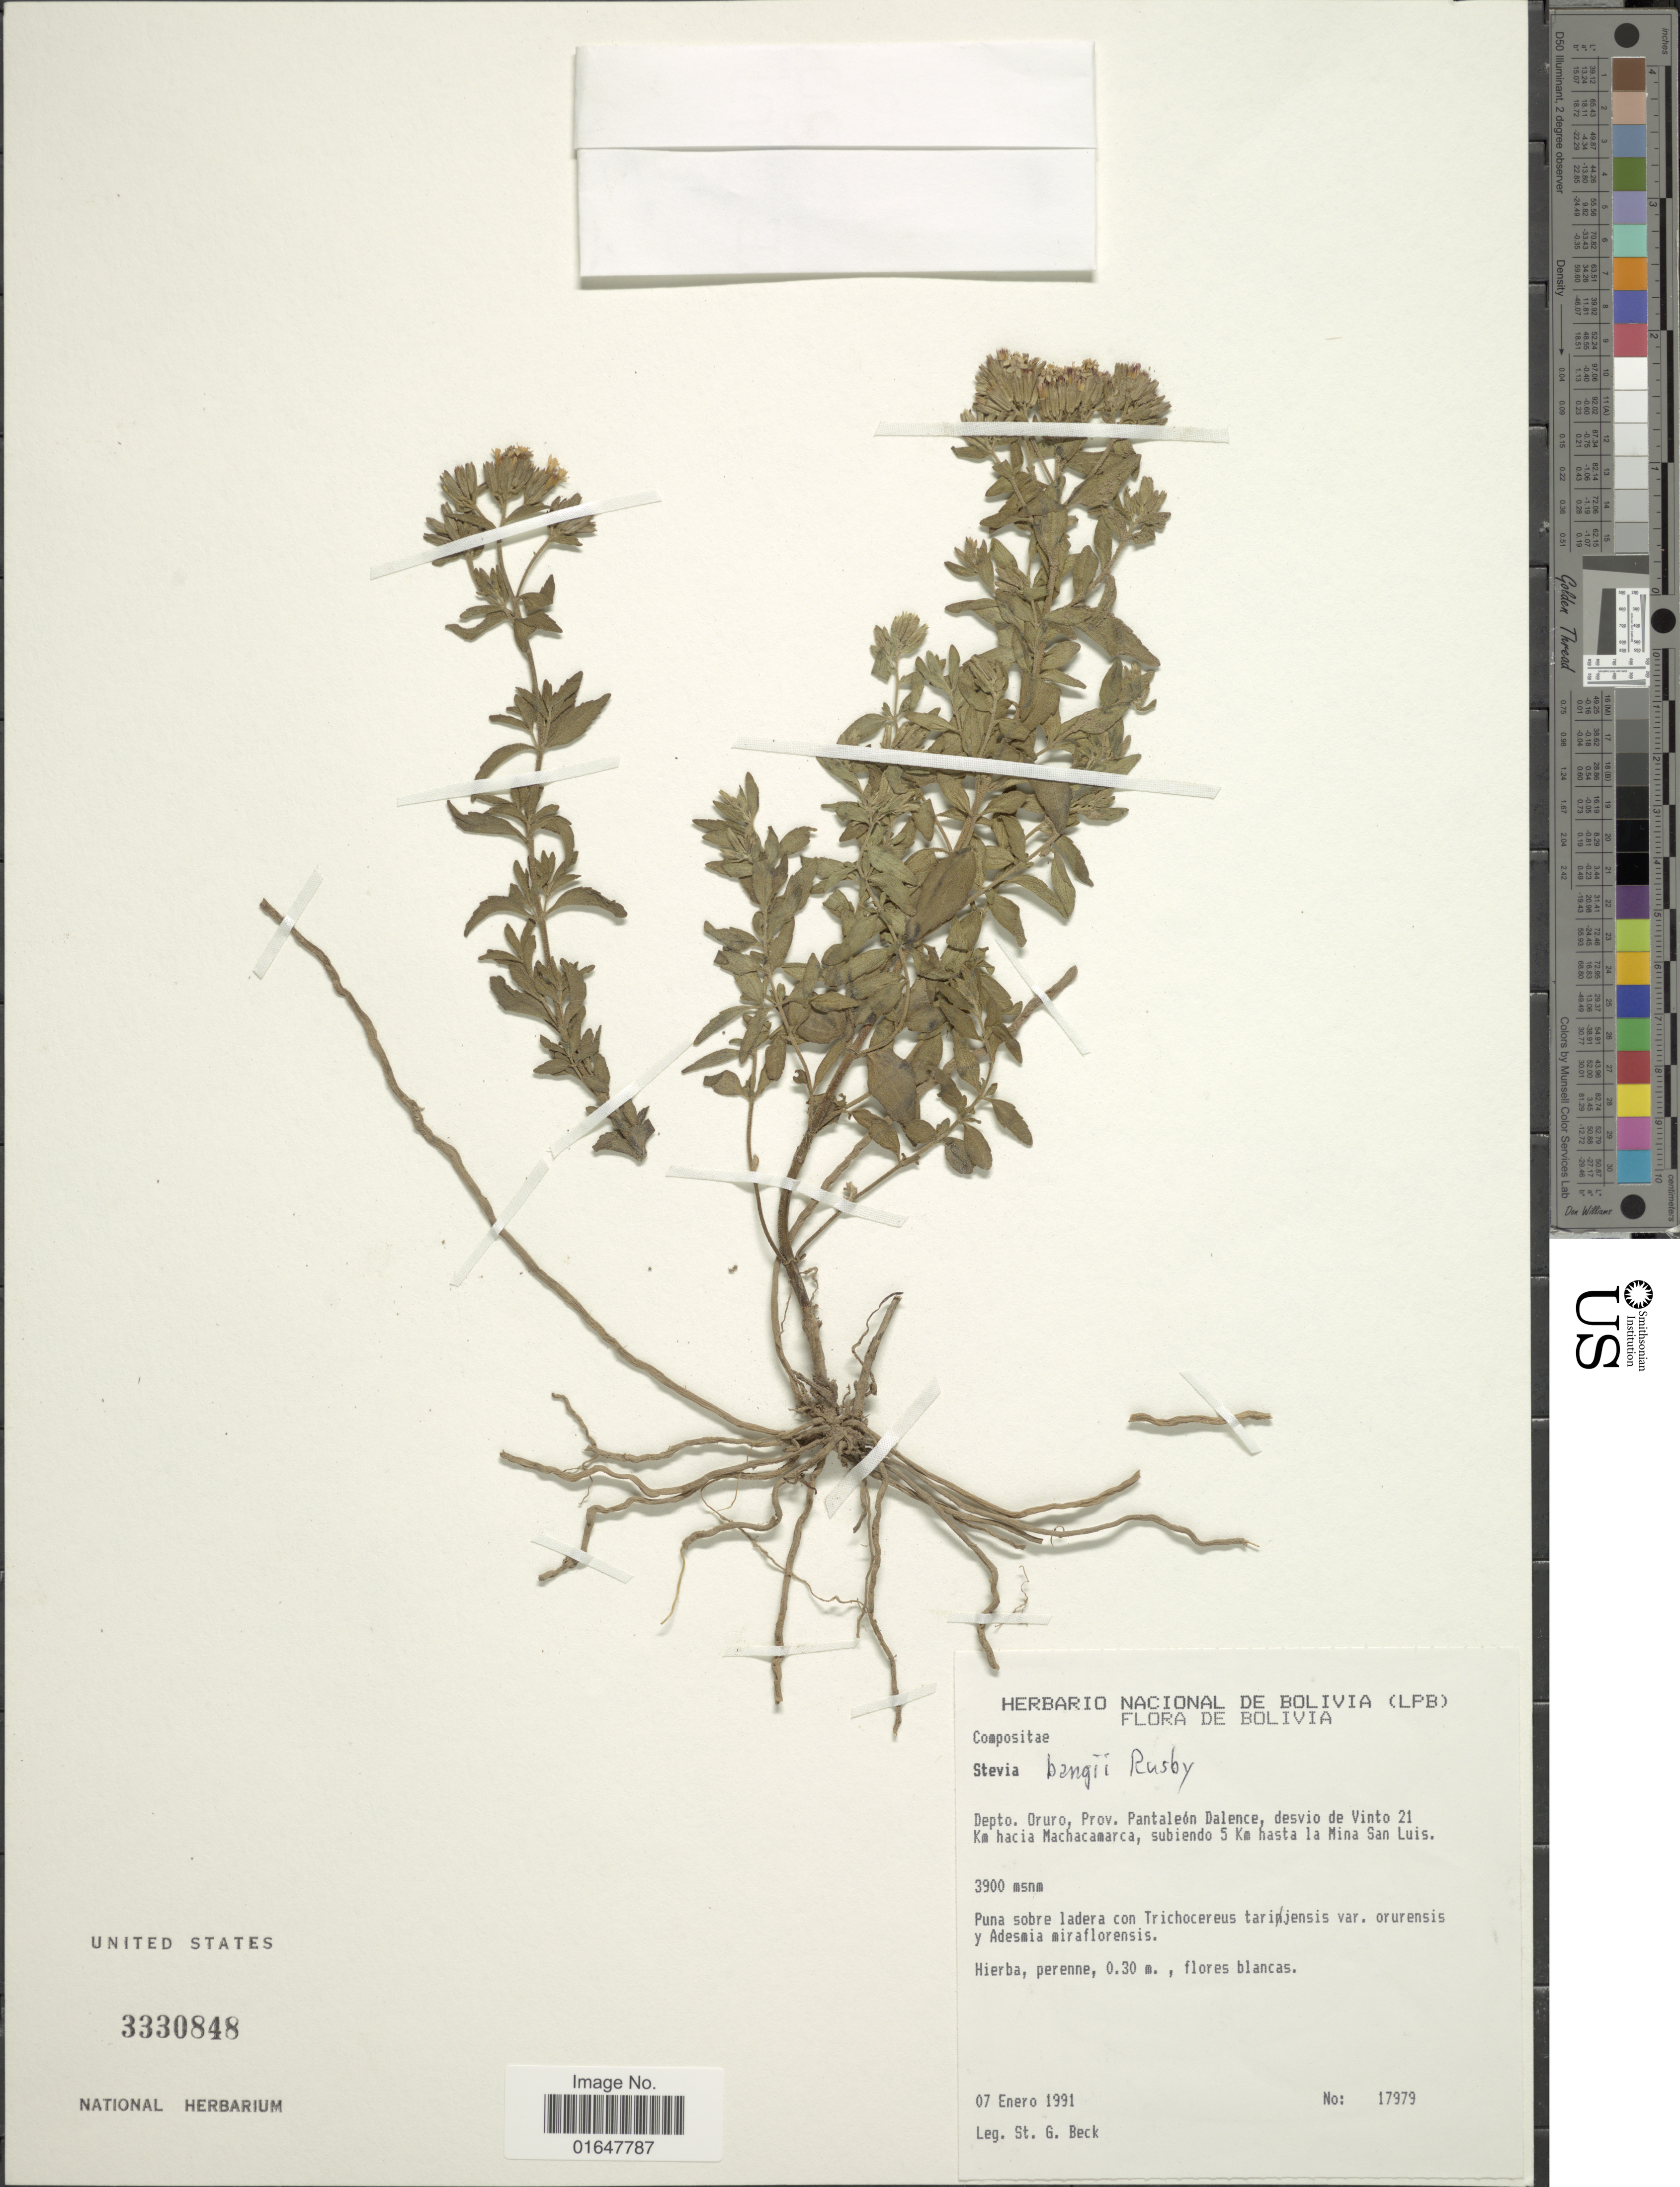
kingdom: Plantae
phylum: Tracheophyta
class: Magnoliopsida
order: Asterales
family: Asteraceae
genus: Stevia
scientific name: Stevia bangii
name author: Rusby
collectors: S. G. Beck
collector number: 17979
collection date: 1991-01-07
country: Bolivia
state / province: Oruro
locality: Prov. Pantaleon Dalence, desvio de Vinto 21 km hacia Machacamarca, subiendo 5 km hasta la Mina San Luis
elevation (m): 3900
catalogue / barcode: US 3330848